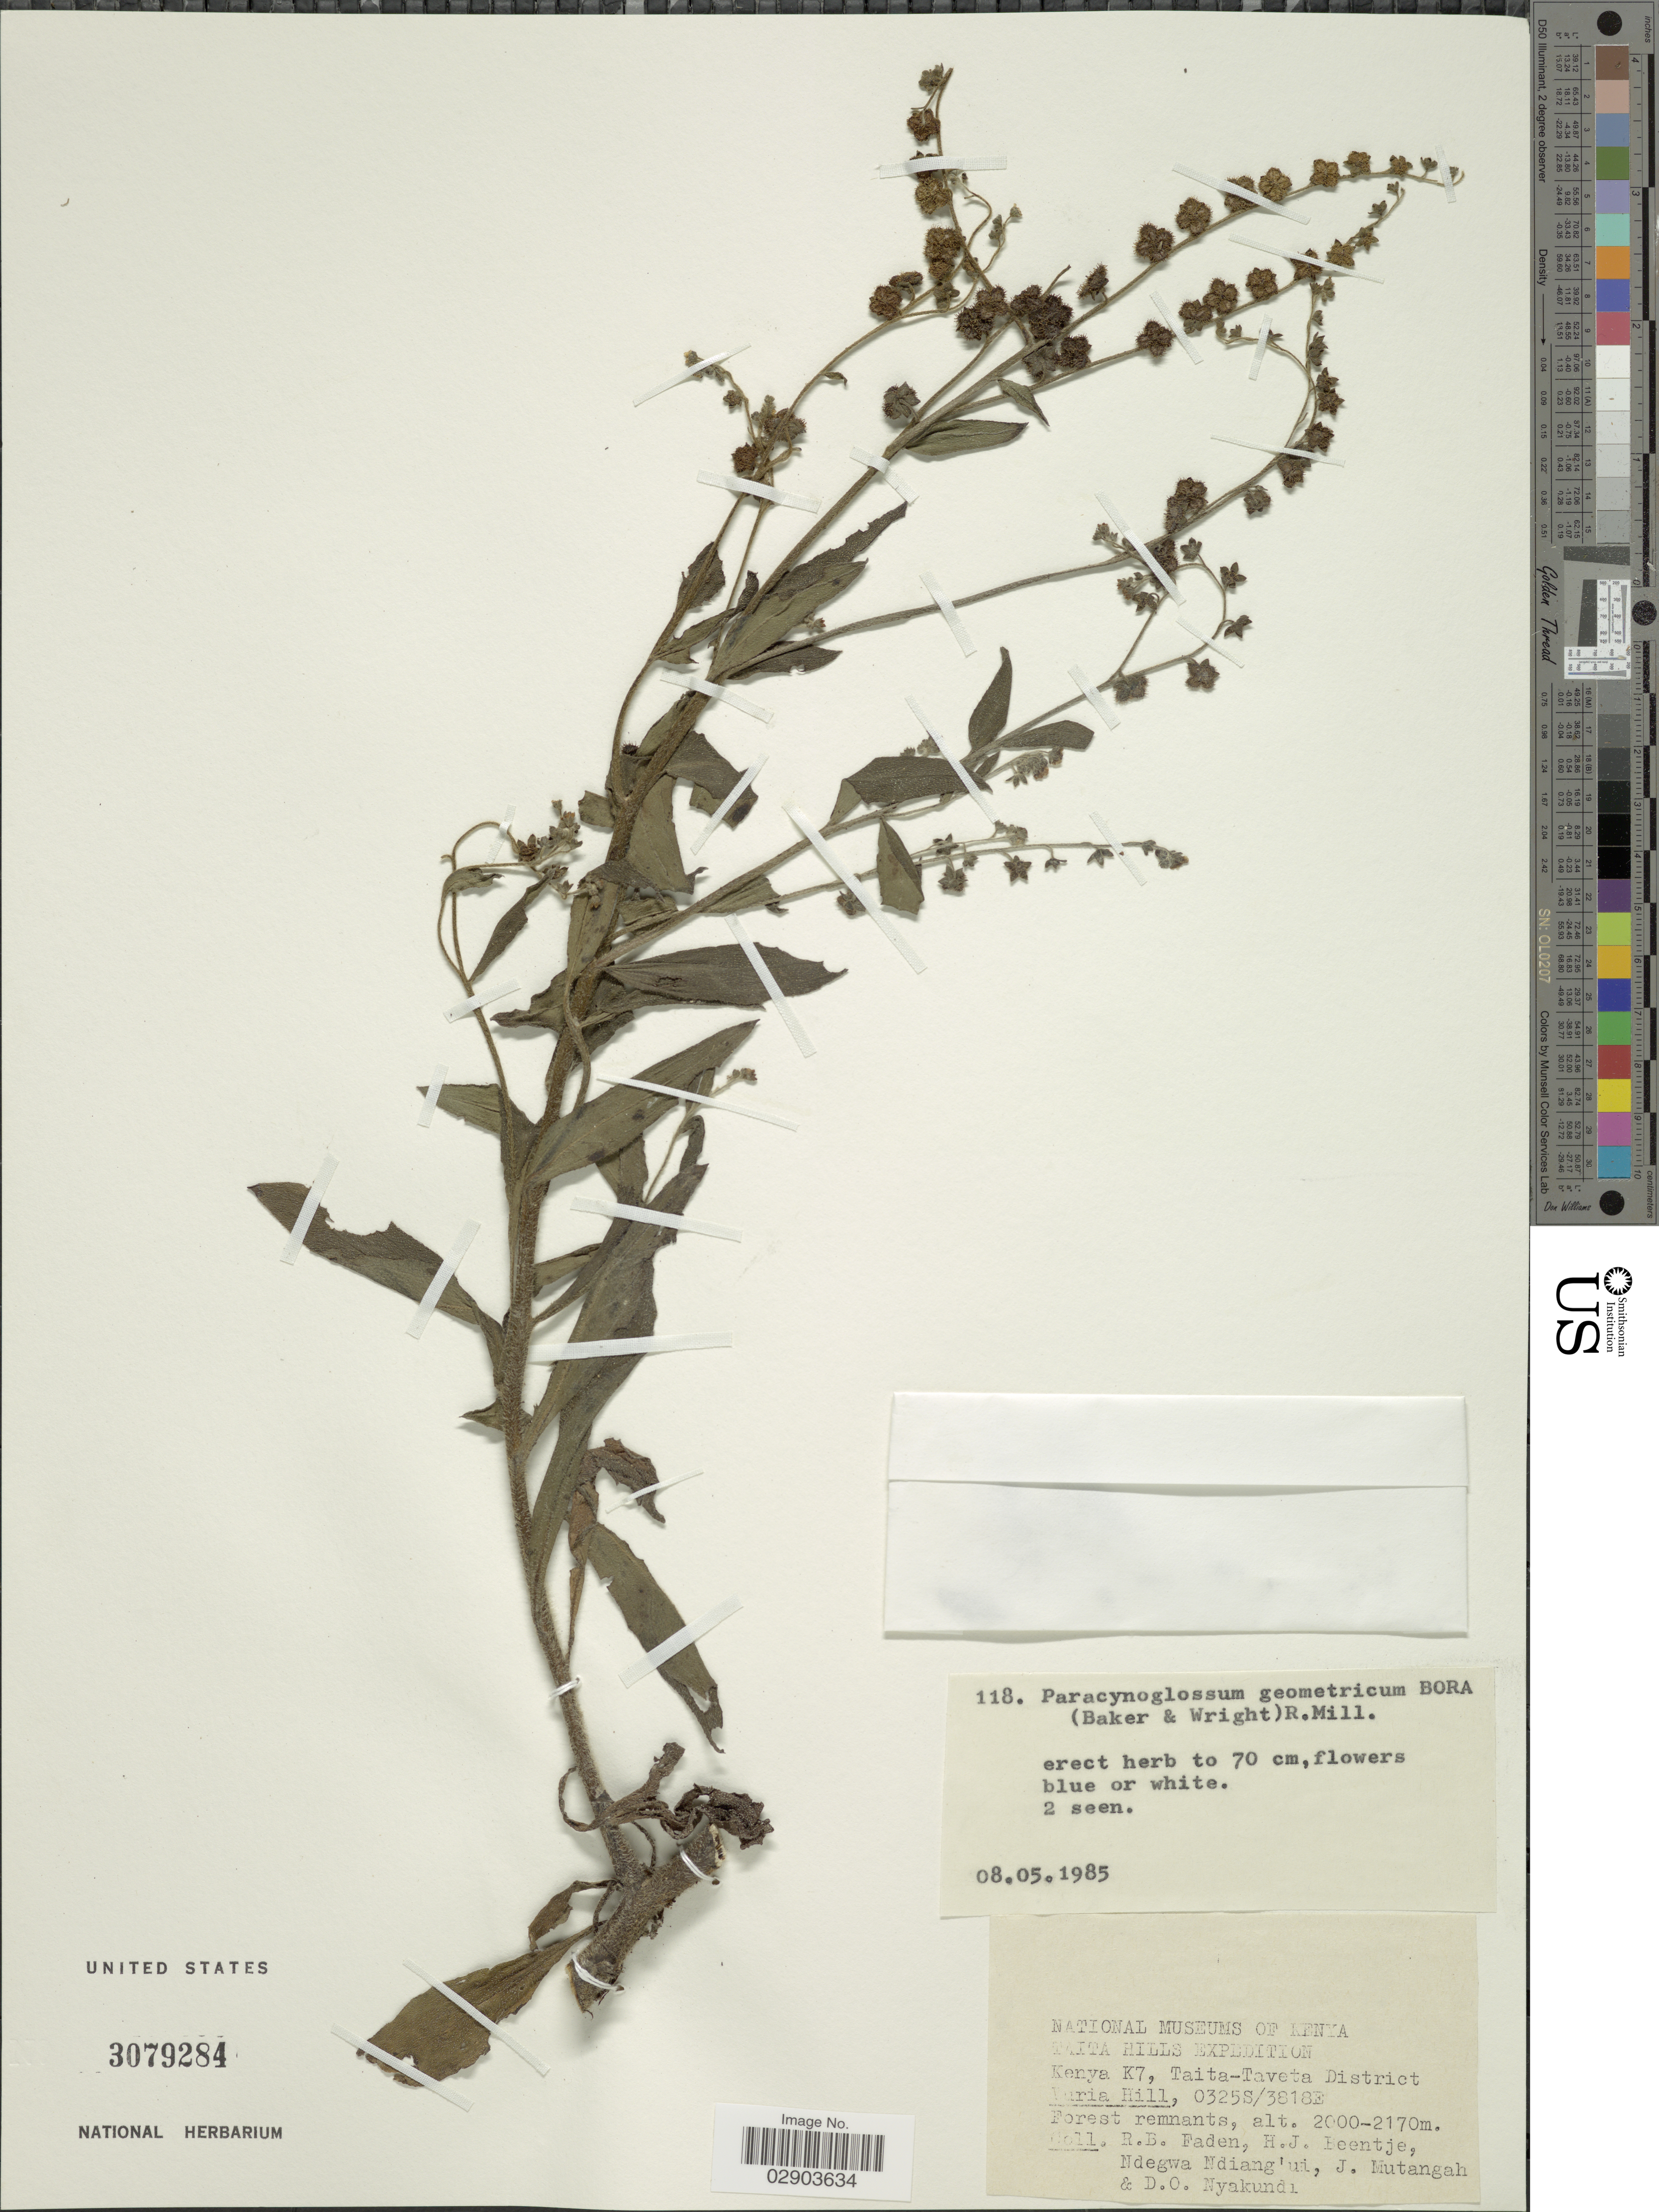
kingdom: Plantae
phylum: Tracheophyta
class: Magnoliopsida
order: Boraginales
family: Boraginaceae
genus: Cynoglossum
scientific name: Cynoglossum geometricum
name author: Baker & C.H. Wright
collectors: R. B. Faden, H. J. Beentje, Ndegwa Ndiang'ui, J. Mutangah & D. Nyakundi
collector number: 118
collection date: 1985-05-08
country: Kenya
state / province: Taita Taveta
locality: Taita Hills, Kenya K7, Taita-Taveta District, Vuria Hill.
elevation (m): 2000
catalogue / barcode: US 3079284